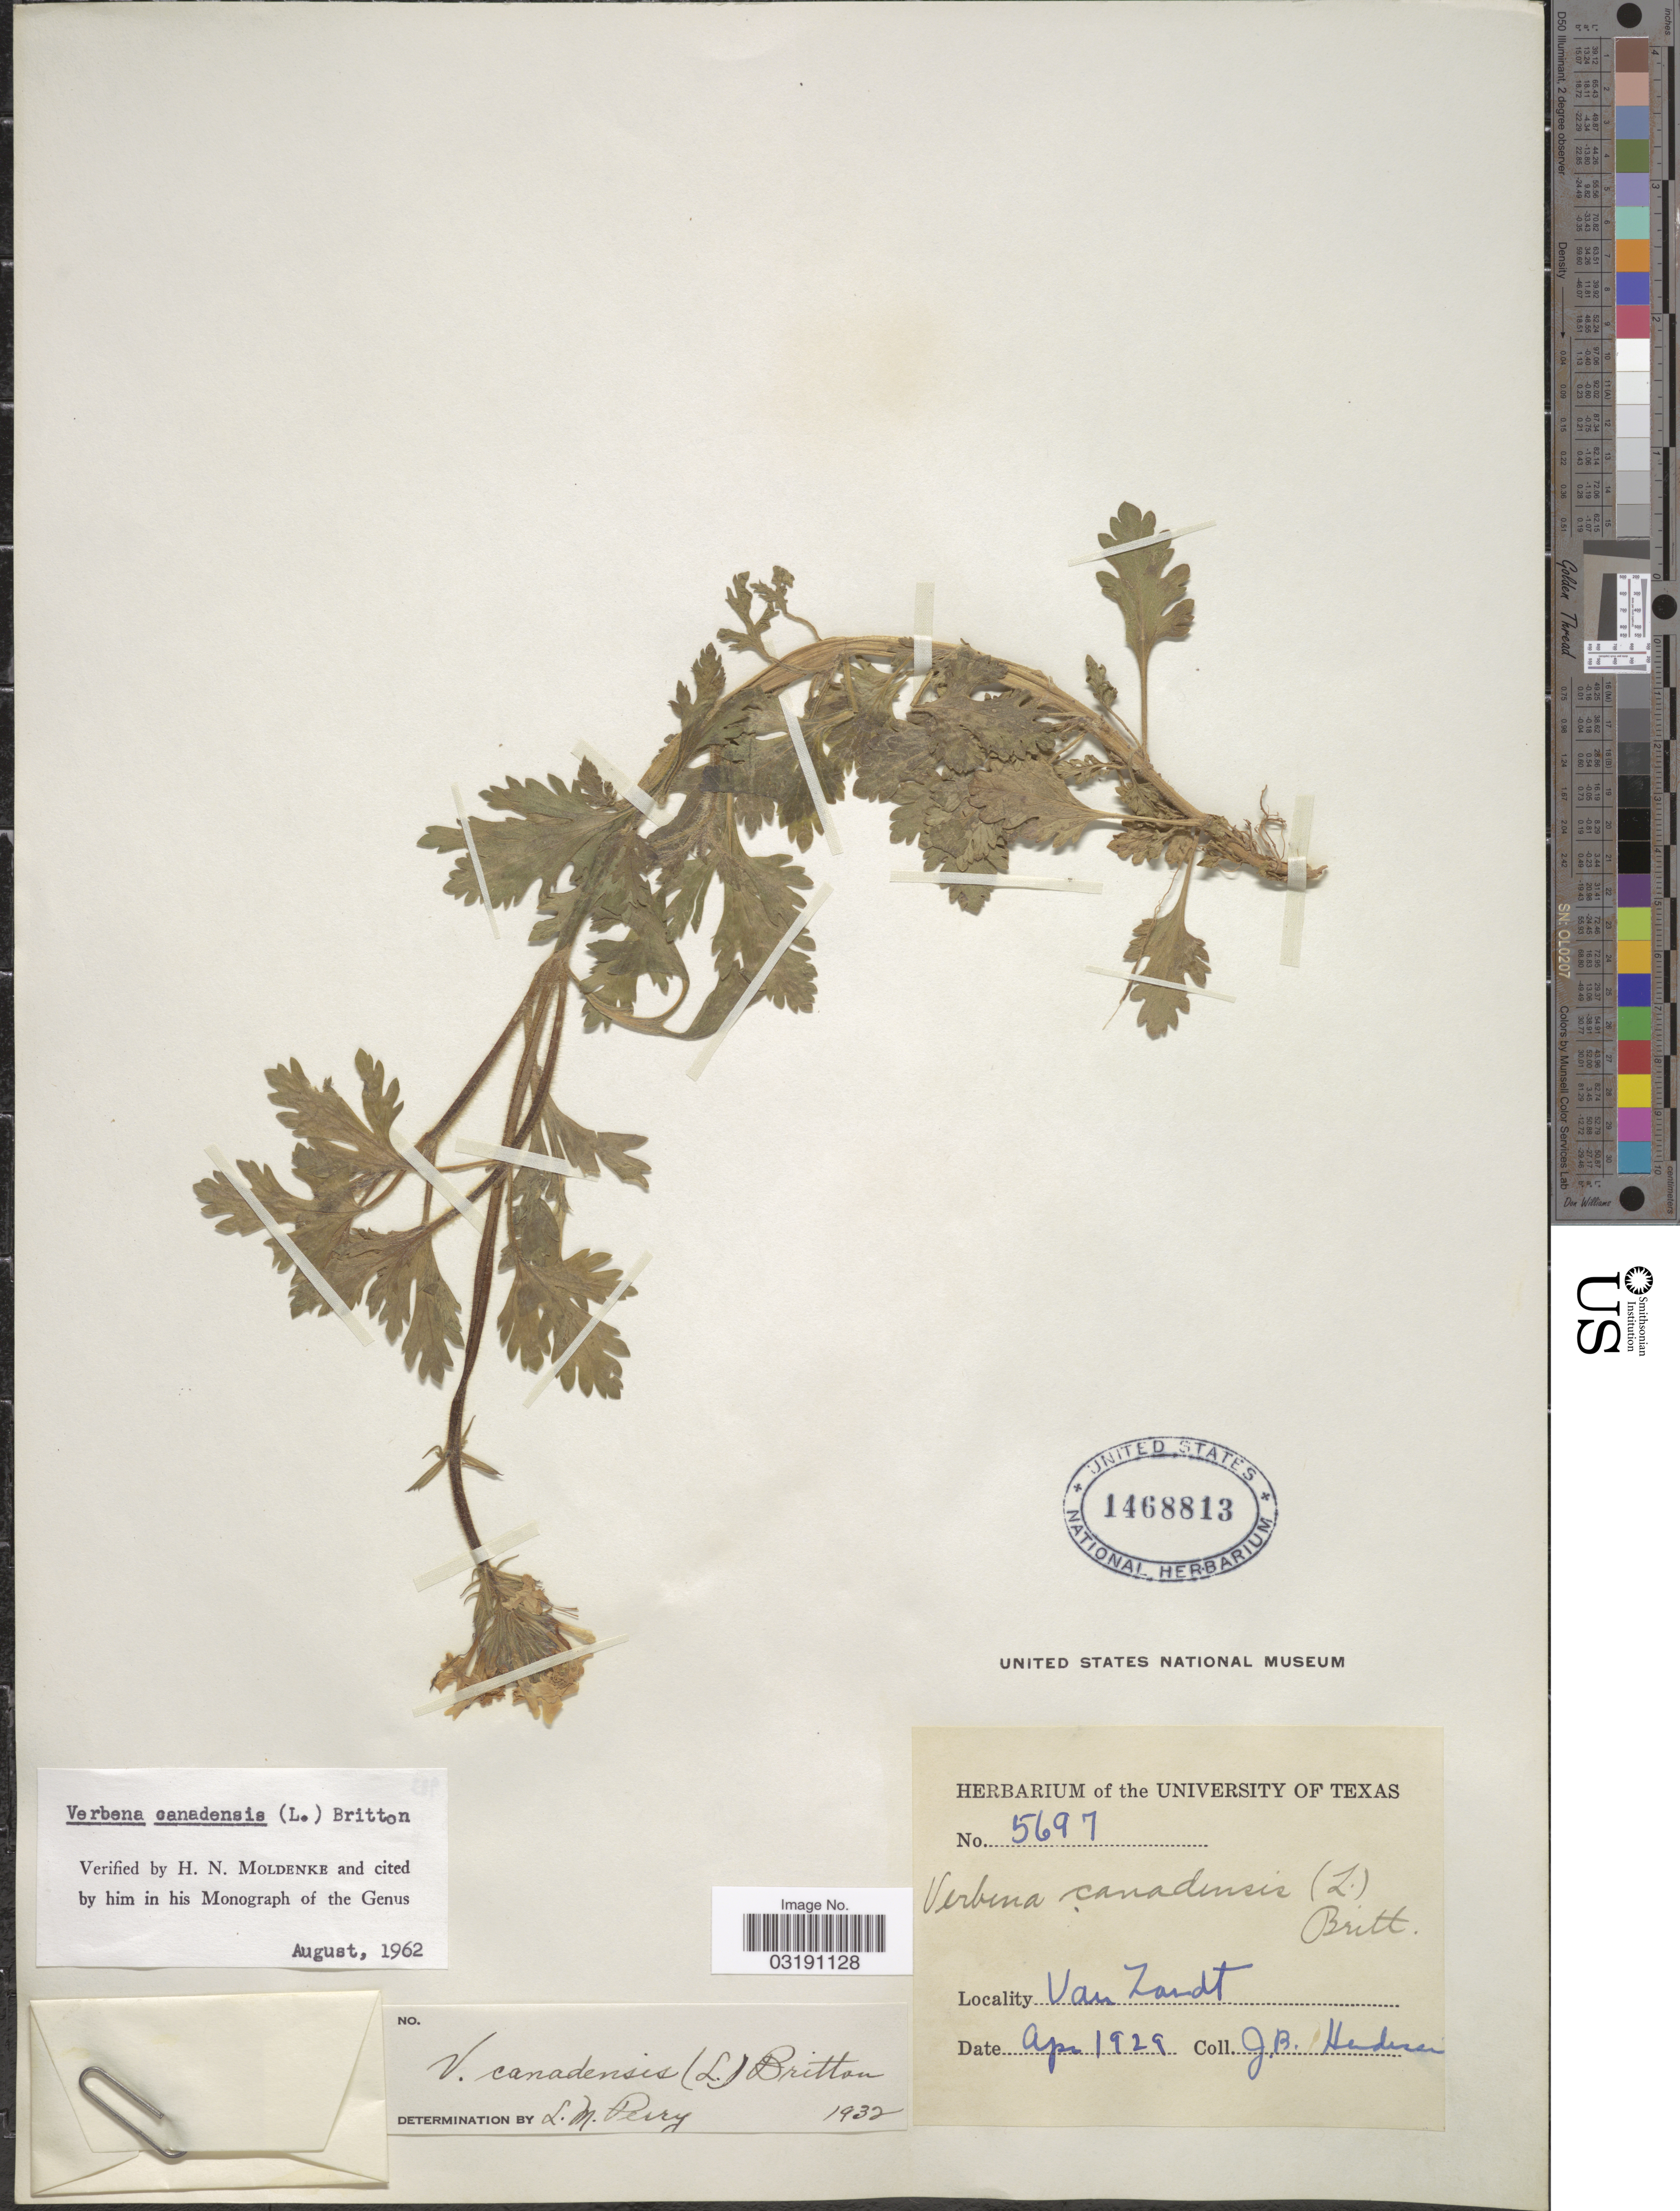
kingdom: Plantae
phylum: Tracheophyta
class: Magnoliopsida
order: Lamiales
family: Verbenaceae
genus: Verbena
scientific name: Verbena canadensis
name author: (L.) Britton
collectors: J. Henderson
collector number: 5697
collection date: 1929-04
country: United States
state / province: Texas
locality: Van Zandt.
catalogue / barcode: US 1468813